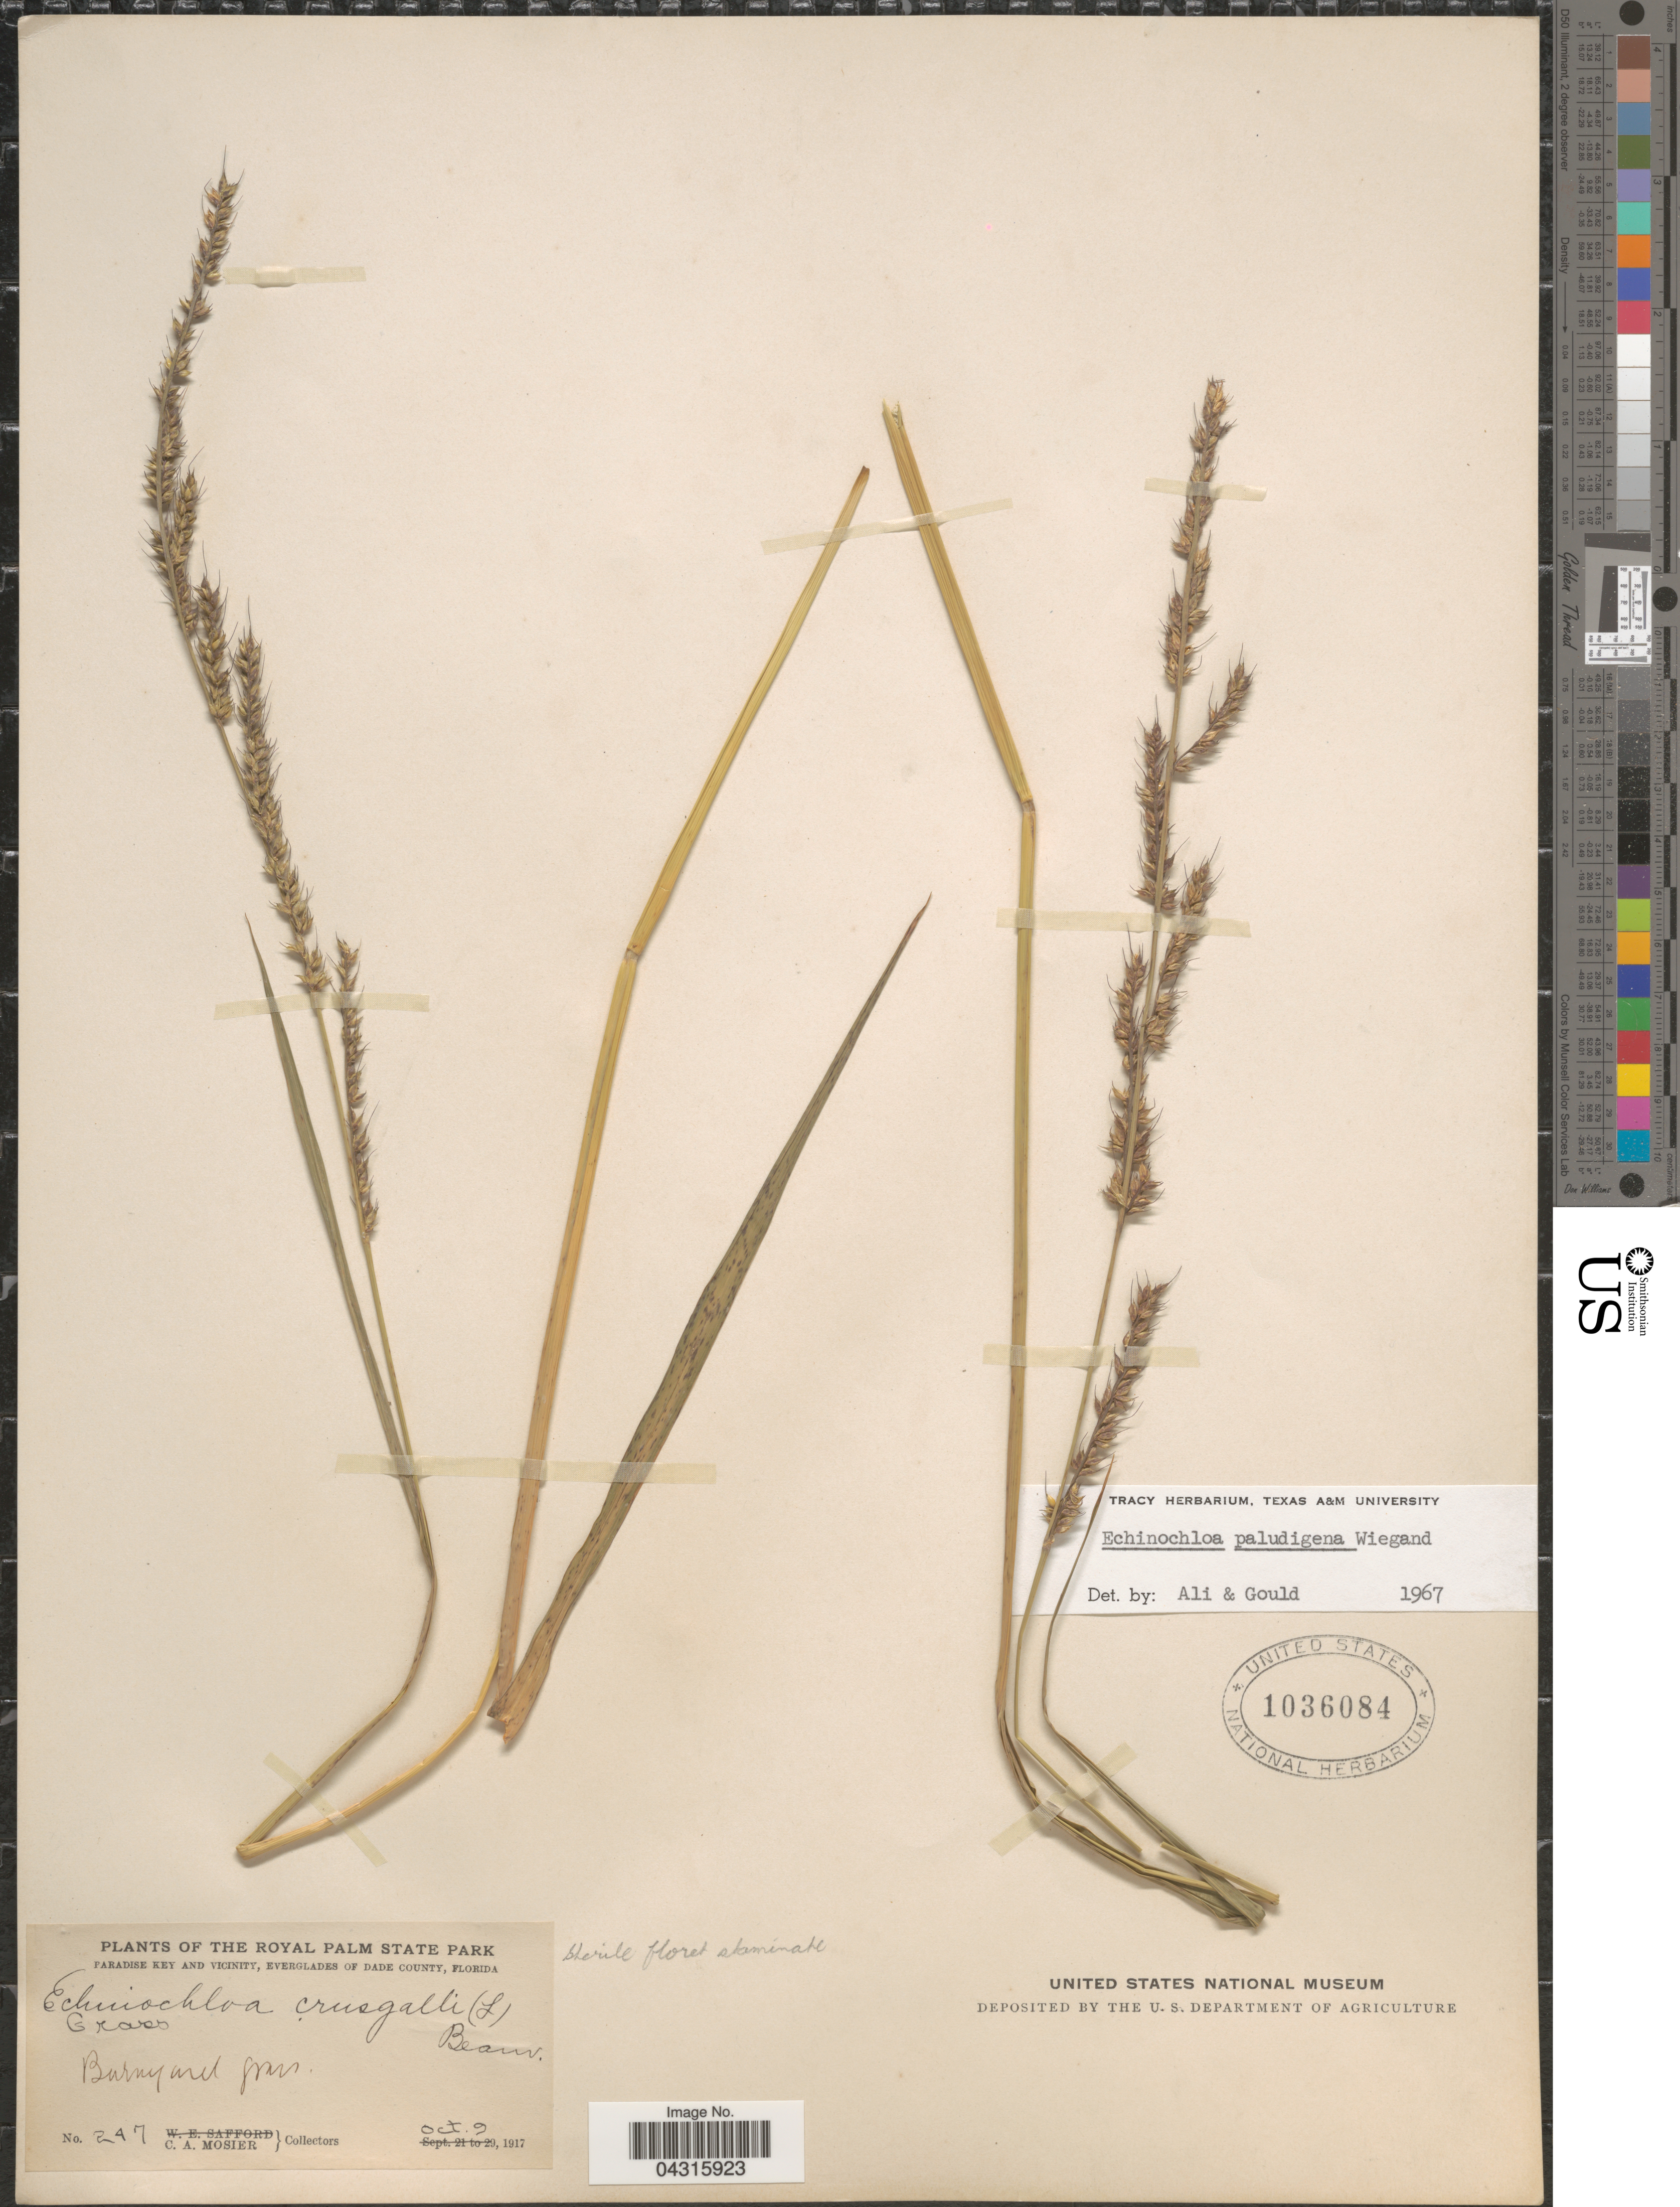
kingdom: Plantae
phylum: Tracheophyta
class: Liliopsida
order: Poales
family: Poaceae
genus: Echinochloa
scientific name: Echinochloa paludigena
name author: Wiegand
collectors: C. A. Mosier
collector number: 247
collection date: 1917-10-09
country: United States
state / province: Florida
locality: The Royal Palm State Park. Paradise Key and Vicinity, Everglades of Dade County.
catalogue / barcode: US 1036084